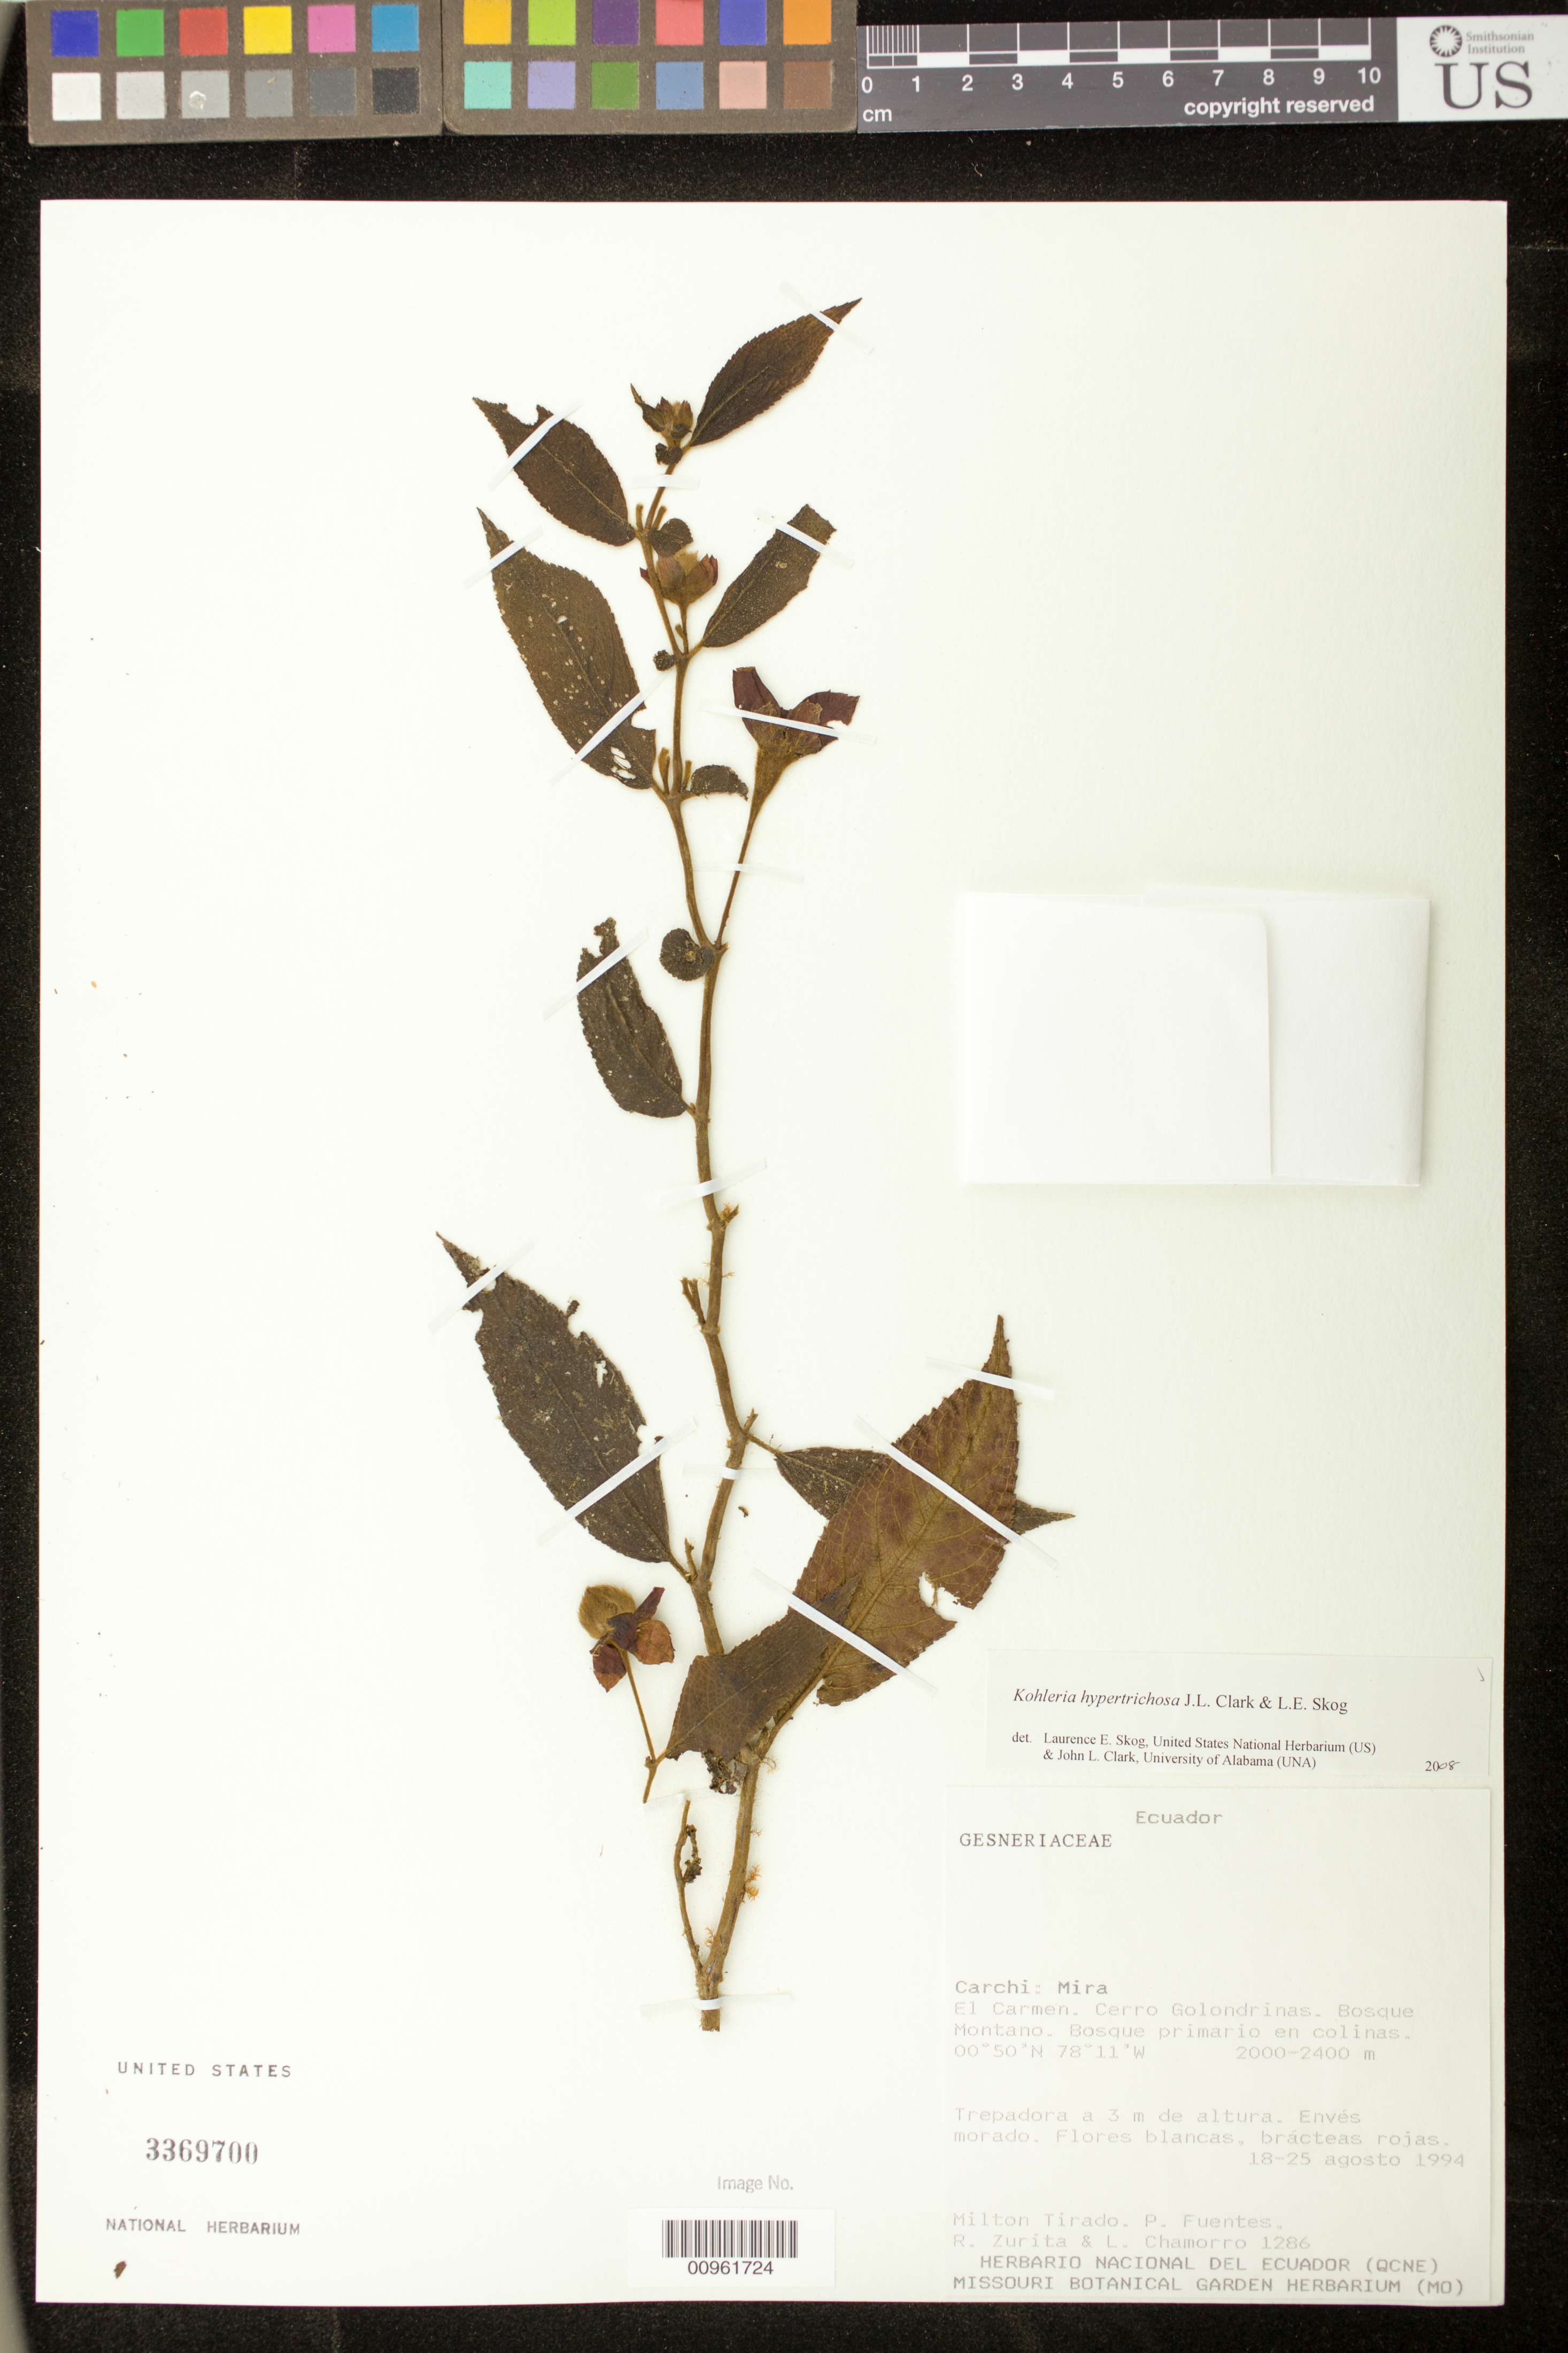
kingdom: Plantae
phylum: Tracheophyta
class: Magnoliopsida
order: Lamiales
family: Gesneriaceae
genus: Kohleria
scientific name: Kohleria hypertrichosa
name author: J.L. Clark & L.E. Skog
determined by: Clark, J. L.; Skog, Laurence E.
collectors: M. Tirado, P. Fuentes, R. Zurita & L. Chamorro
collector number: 1286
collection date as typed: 18-25 Aug 1994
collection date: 1994-08-18/1994-08-25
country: Ecuador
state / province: Carchi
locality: Carchi: Mira. El Carmen. Cerro Golondrinas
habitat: Bosque Montano. Bosque primario en colinas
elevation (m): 2000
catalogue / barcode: US 3369700